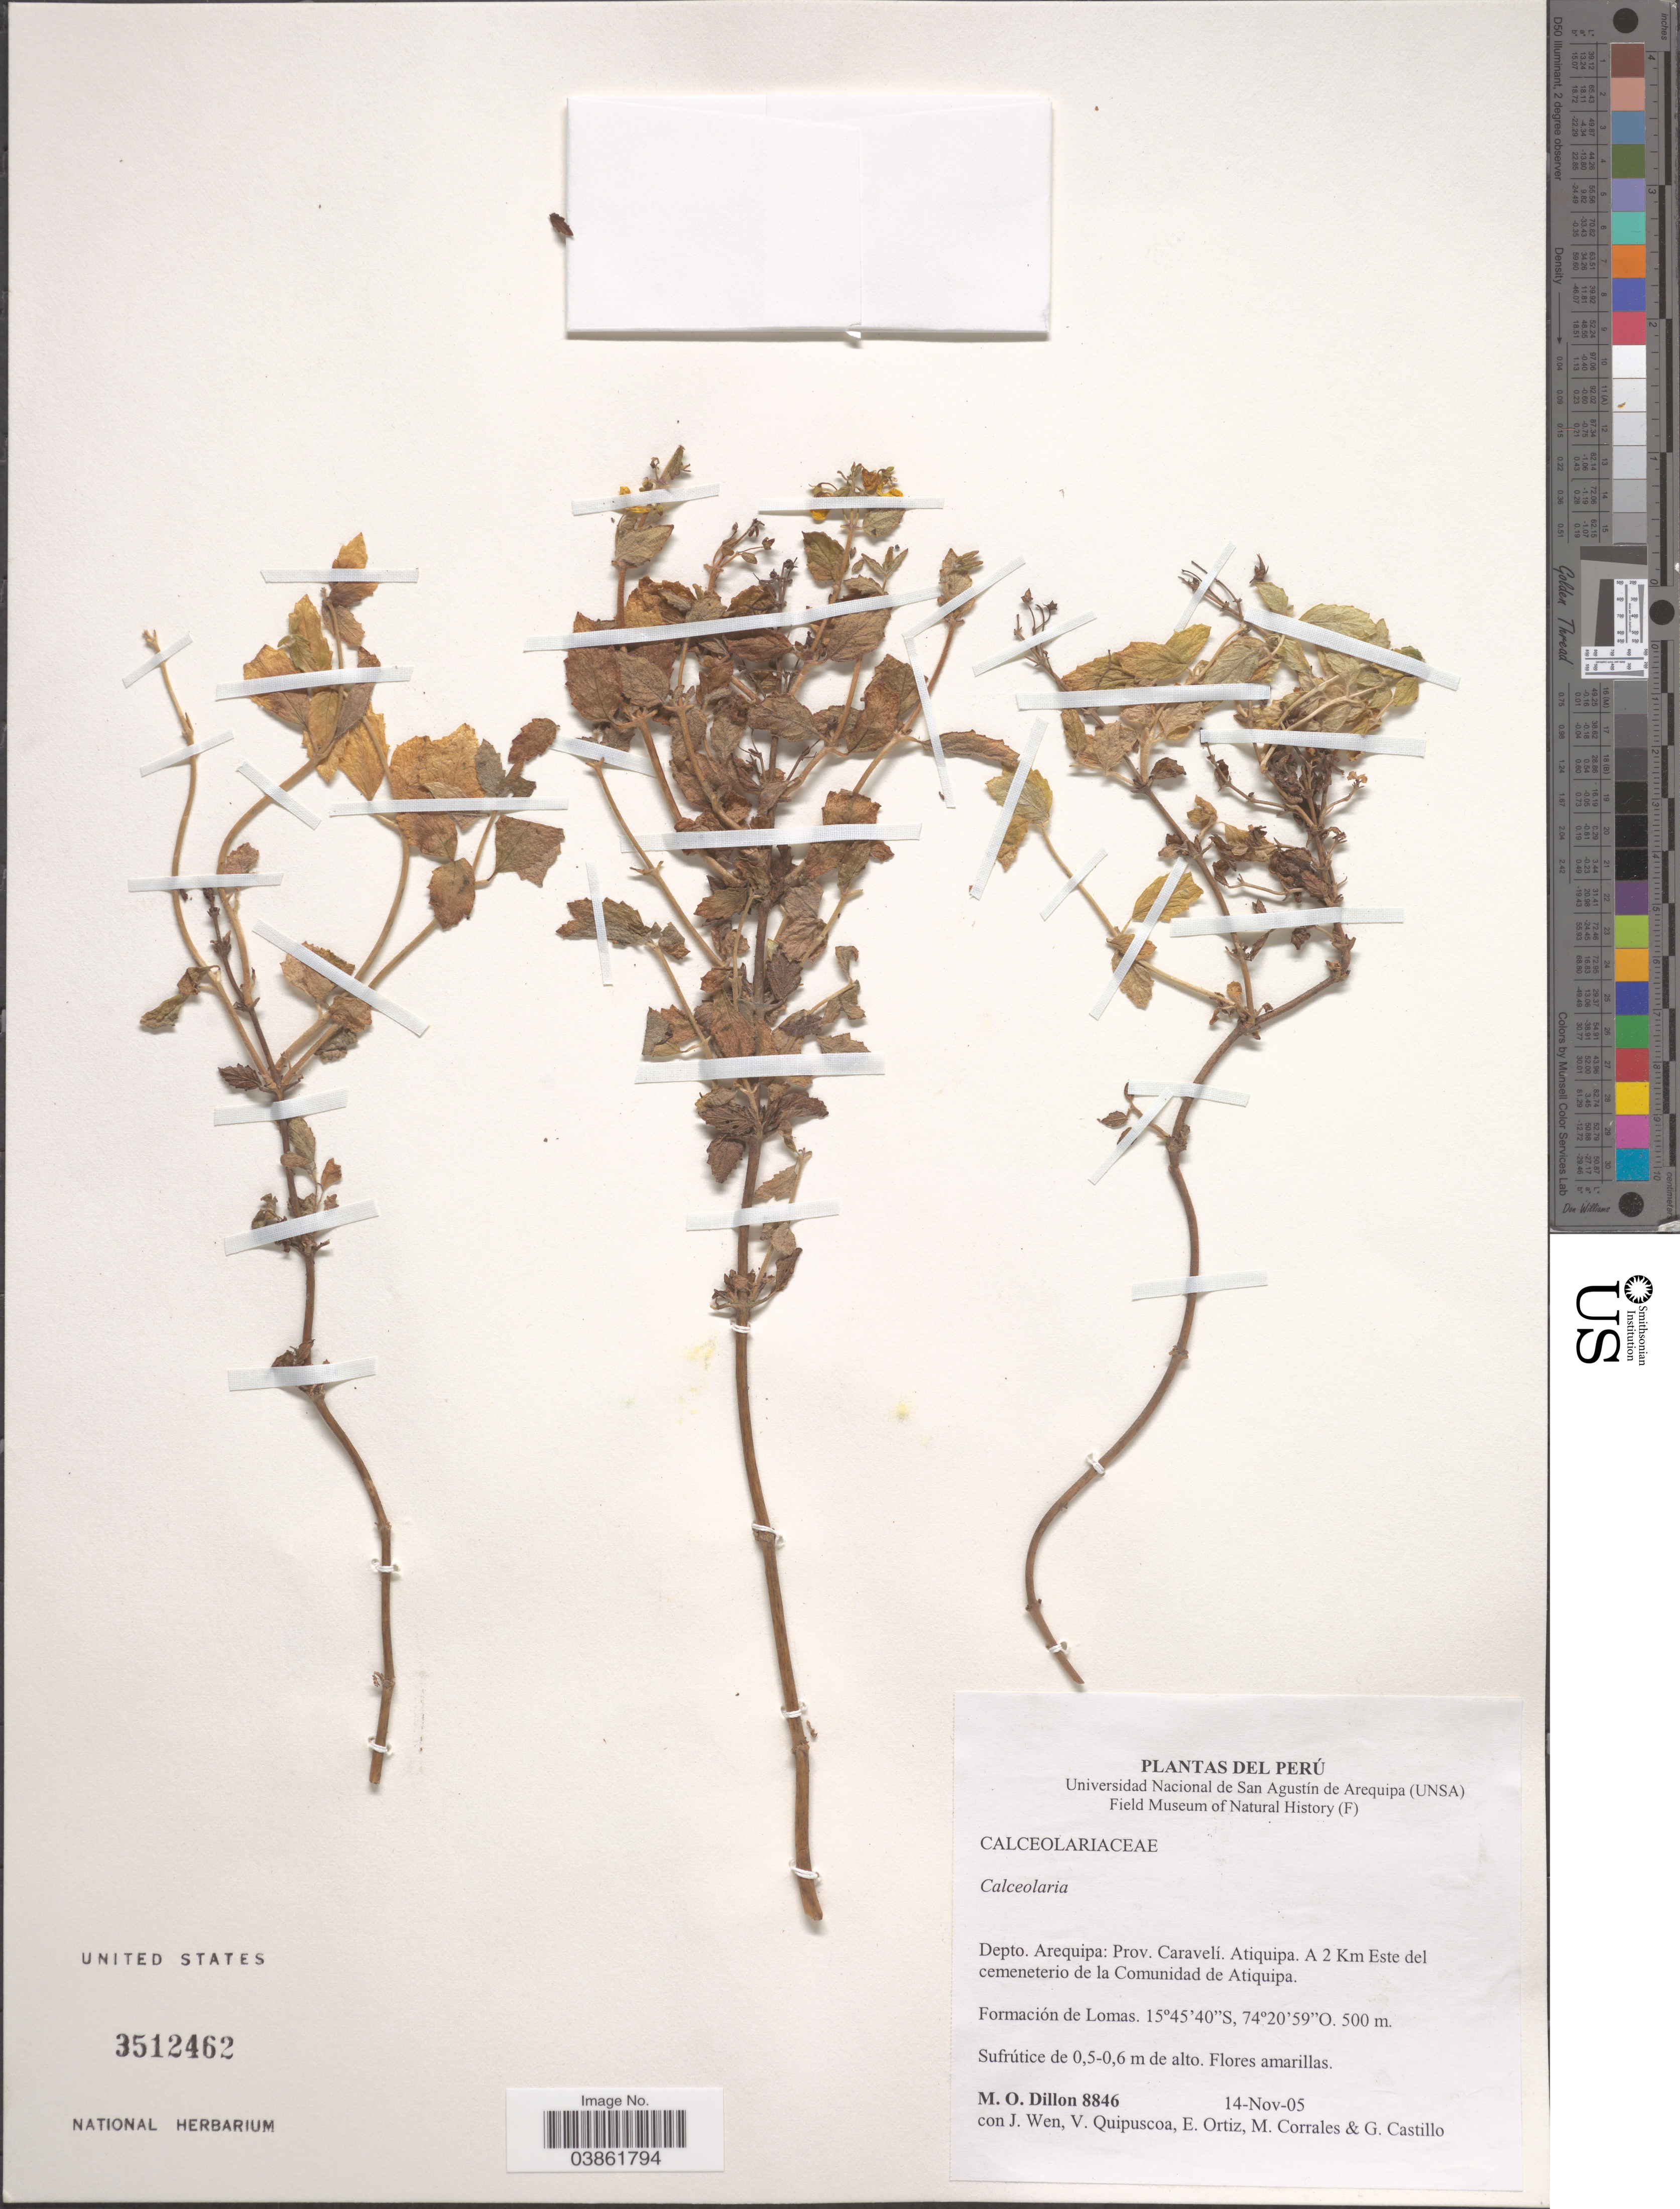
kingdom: Plantae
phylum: Tracheophyta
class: Magnoliopsida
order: Lamiales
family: Calceolariaceae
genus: Calceolaria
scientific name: Calceolaria sp.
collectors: M. O. Dillon, J. Wen, V. Quipuscoa, E. Ortiz & et al.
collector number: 8846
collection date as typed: Transcribed d/m/y: 14/11/5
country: Peru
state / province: Arequipa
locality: Depto. Arequipa: Prov. Caraveli. Atiquipa. A 2 Km Este del cemeneterio de la Comunidad de Atiquipa. Formación de Lomas.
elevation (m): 500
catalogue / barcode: US 3512462